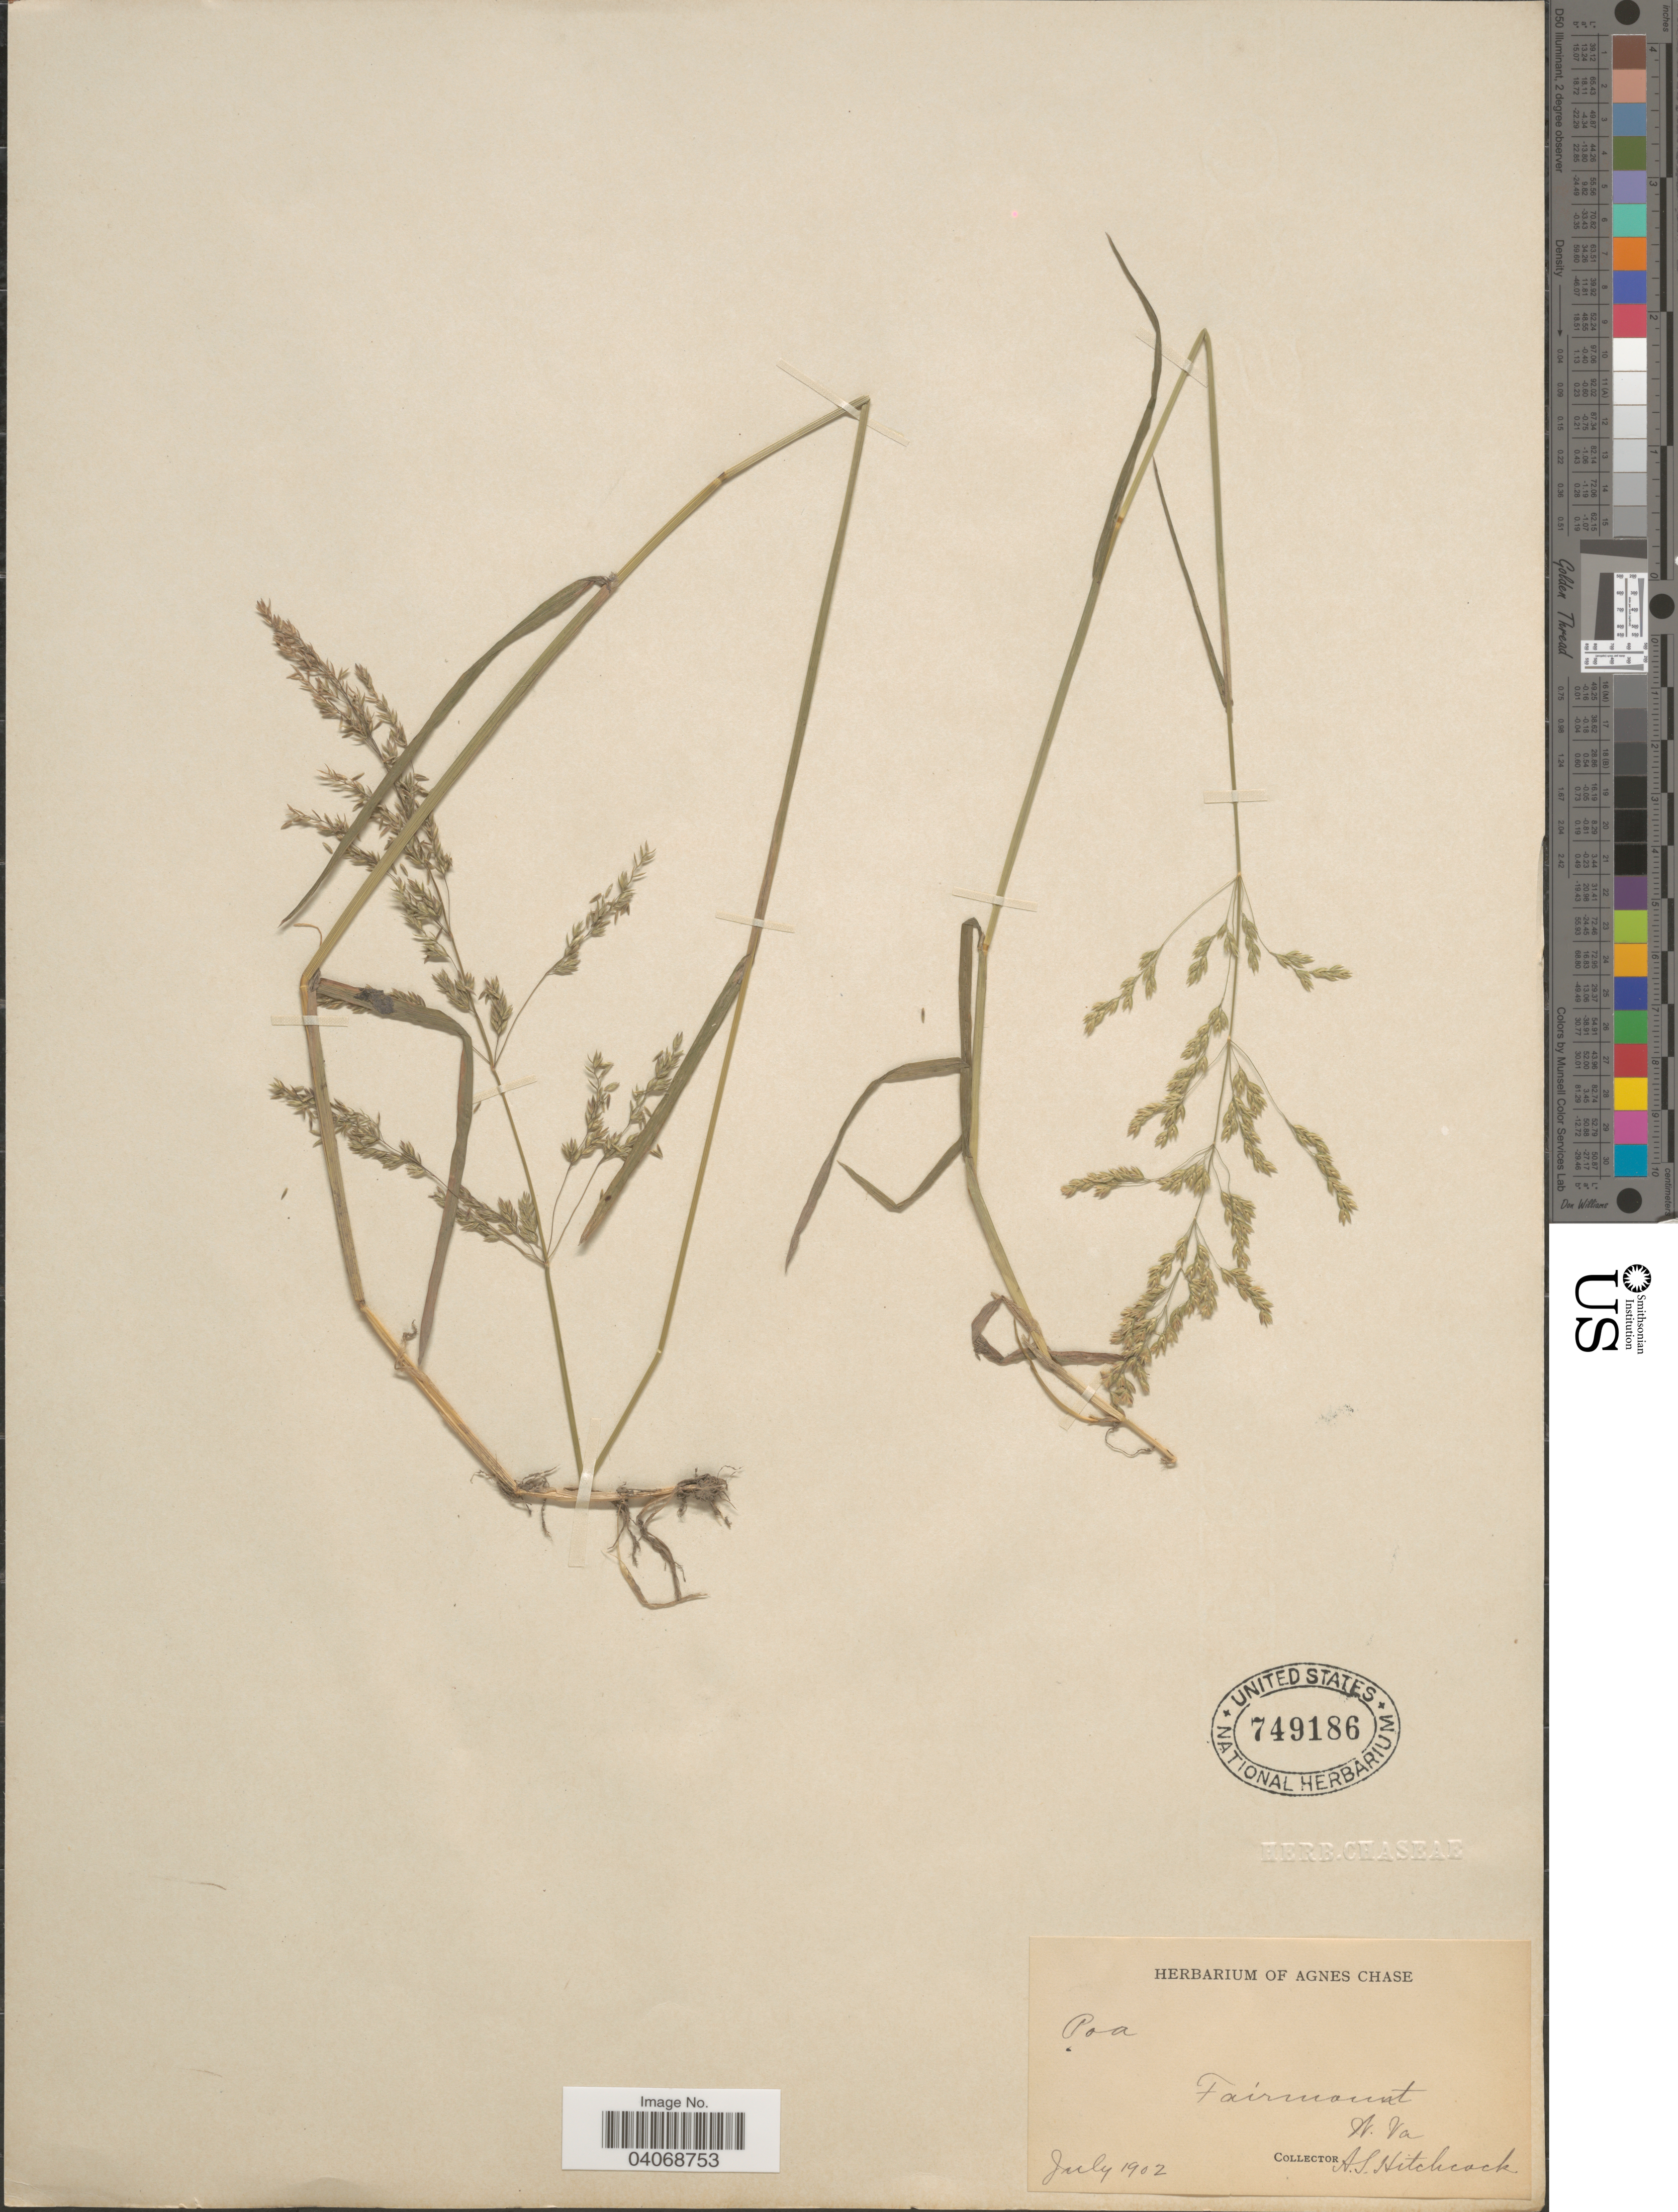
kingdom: Plantae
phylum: Tracheophyta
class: Liliopsida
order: Poales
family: Poaceae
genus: Poa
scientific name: Poa trivialis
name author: L.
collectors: A. S. Hitchcock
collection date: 1902-07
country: United States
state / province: West Virginia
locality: Fairmount.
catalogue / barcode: US 749186